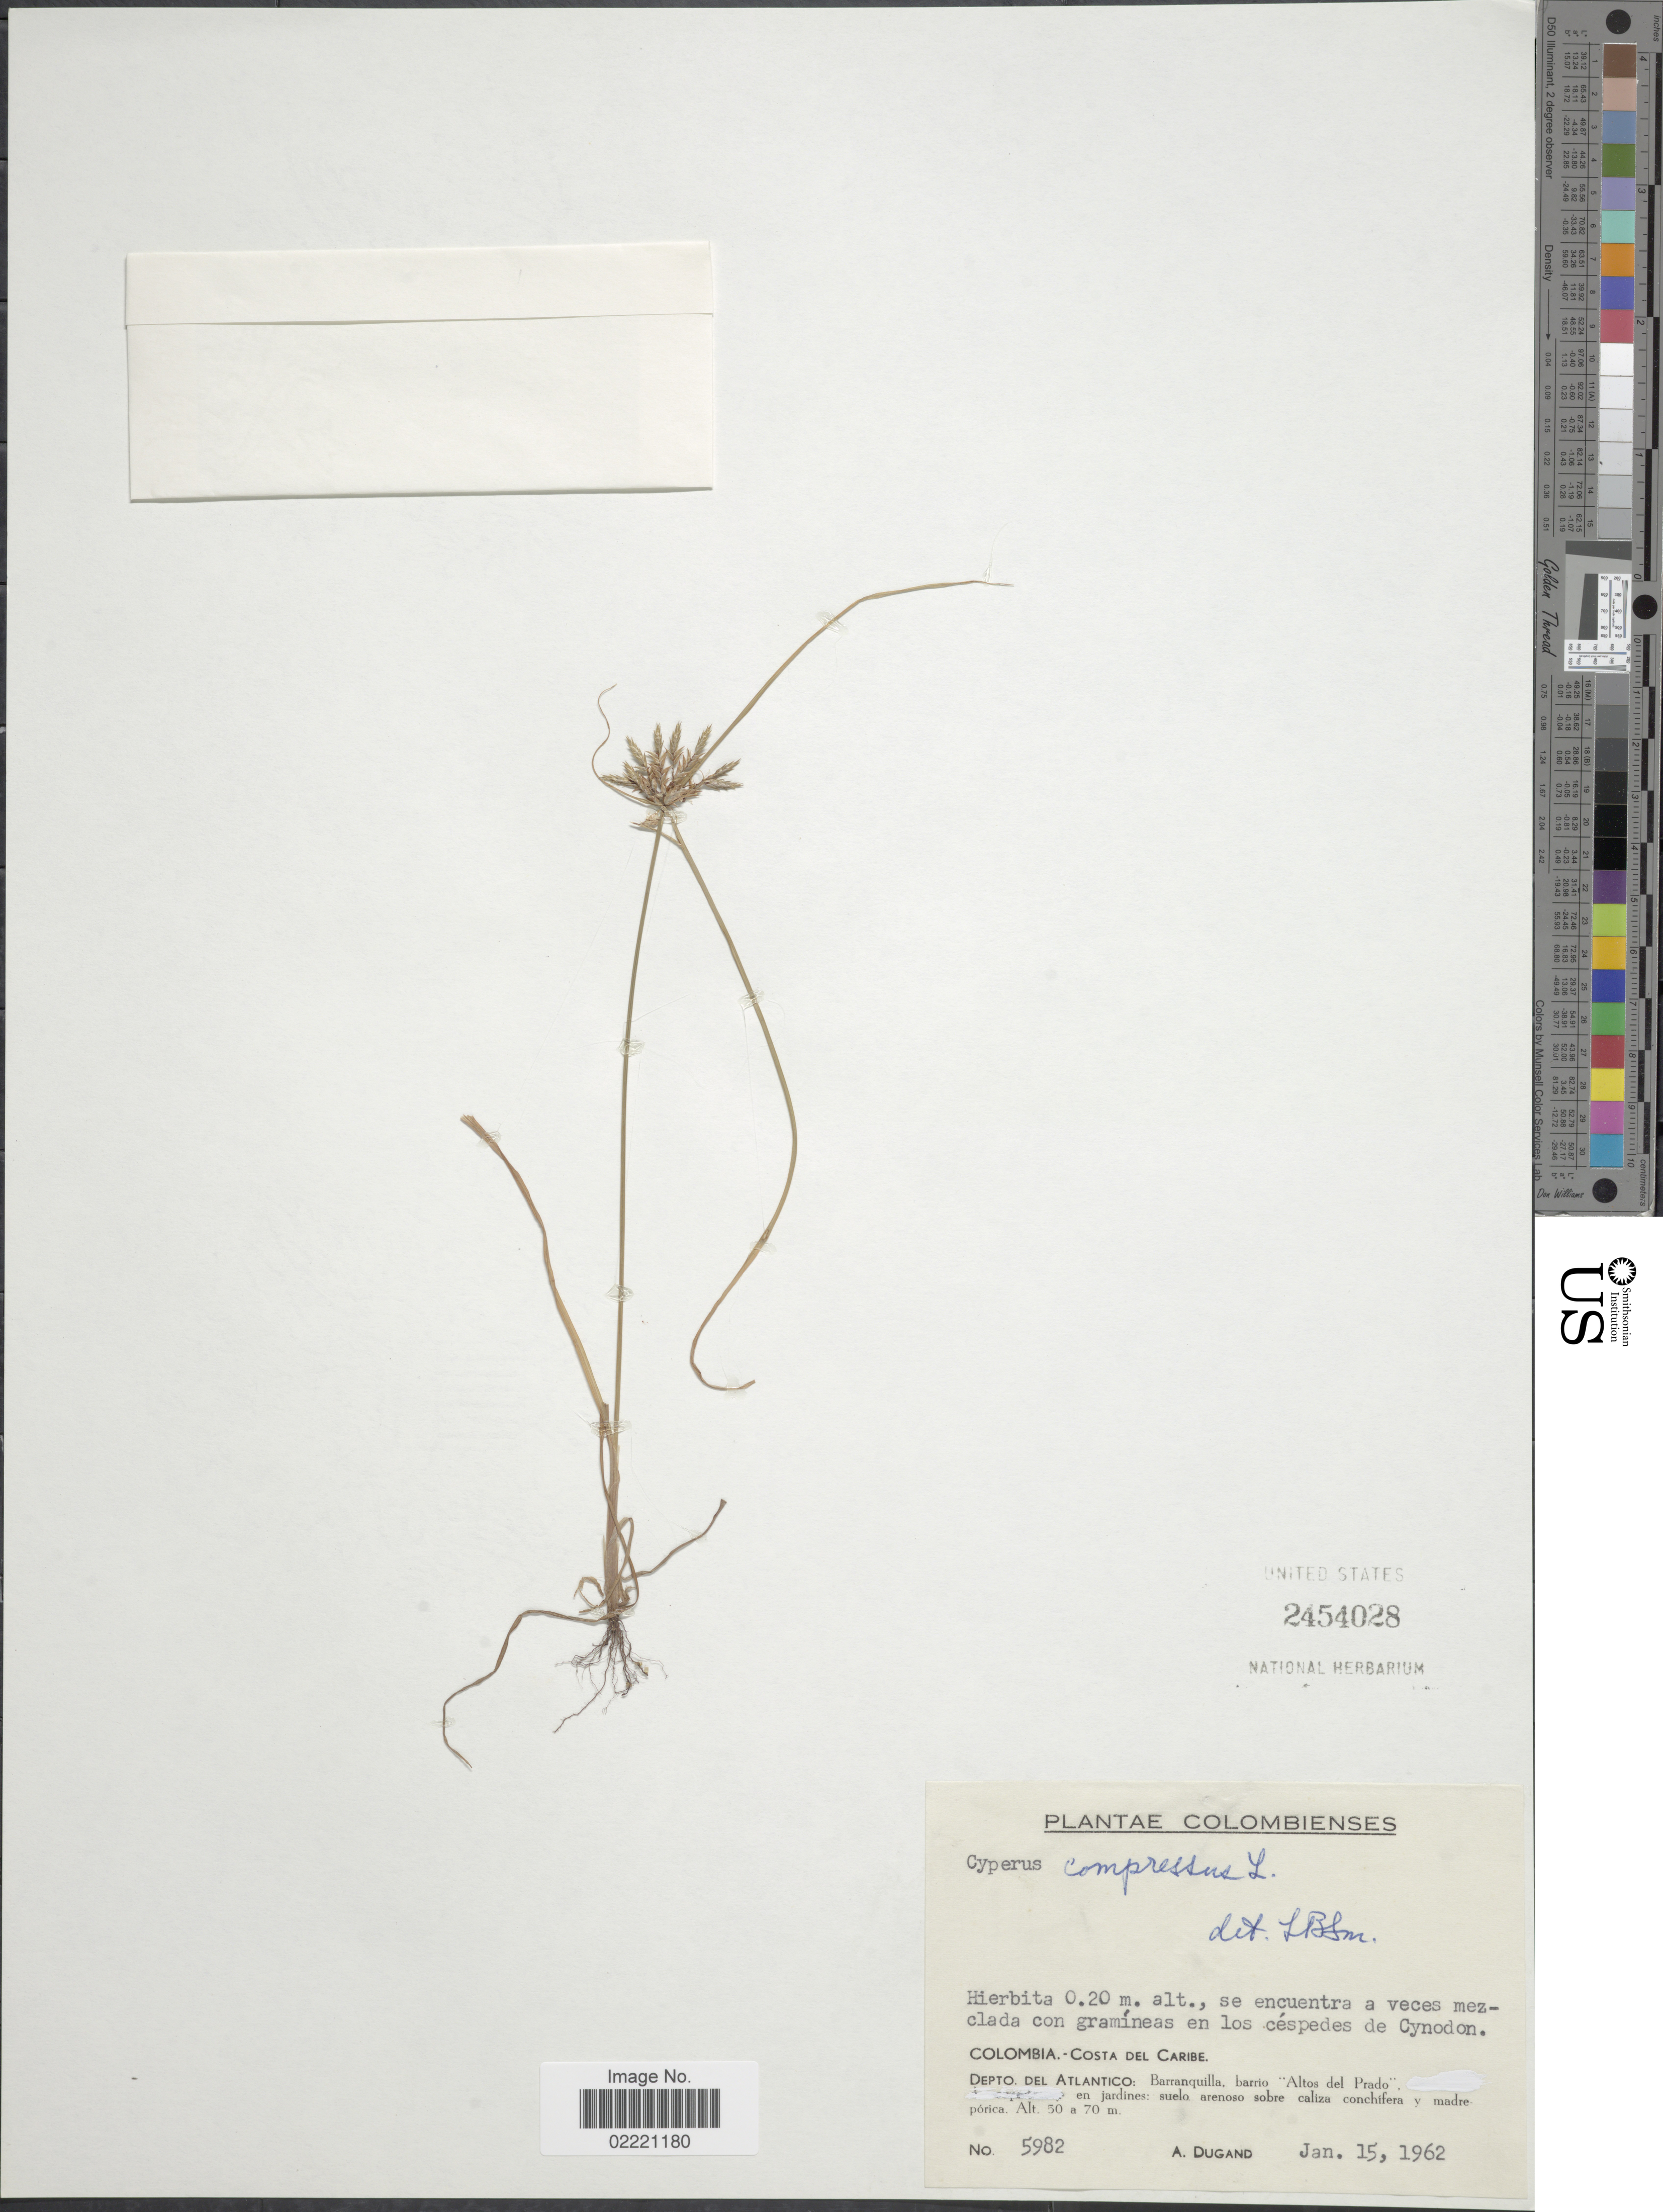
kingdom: Plantae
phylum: Tracheophyta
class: Liliopsida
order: Poales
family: Cyperaceae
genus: Cyperus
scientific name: Cyperus compressus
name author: L.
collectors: A. Dugand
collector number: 5982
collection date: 1962-01-15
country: Colombia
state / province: Atlántico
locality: Costa del Caribe, Barranquilla, barrio "Altos del Prado", en jardines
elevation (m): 50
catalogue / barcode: US 2454028